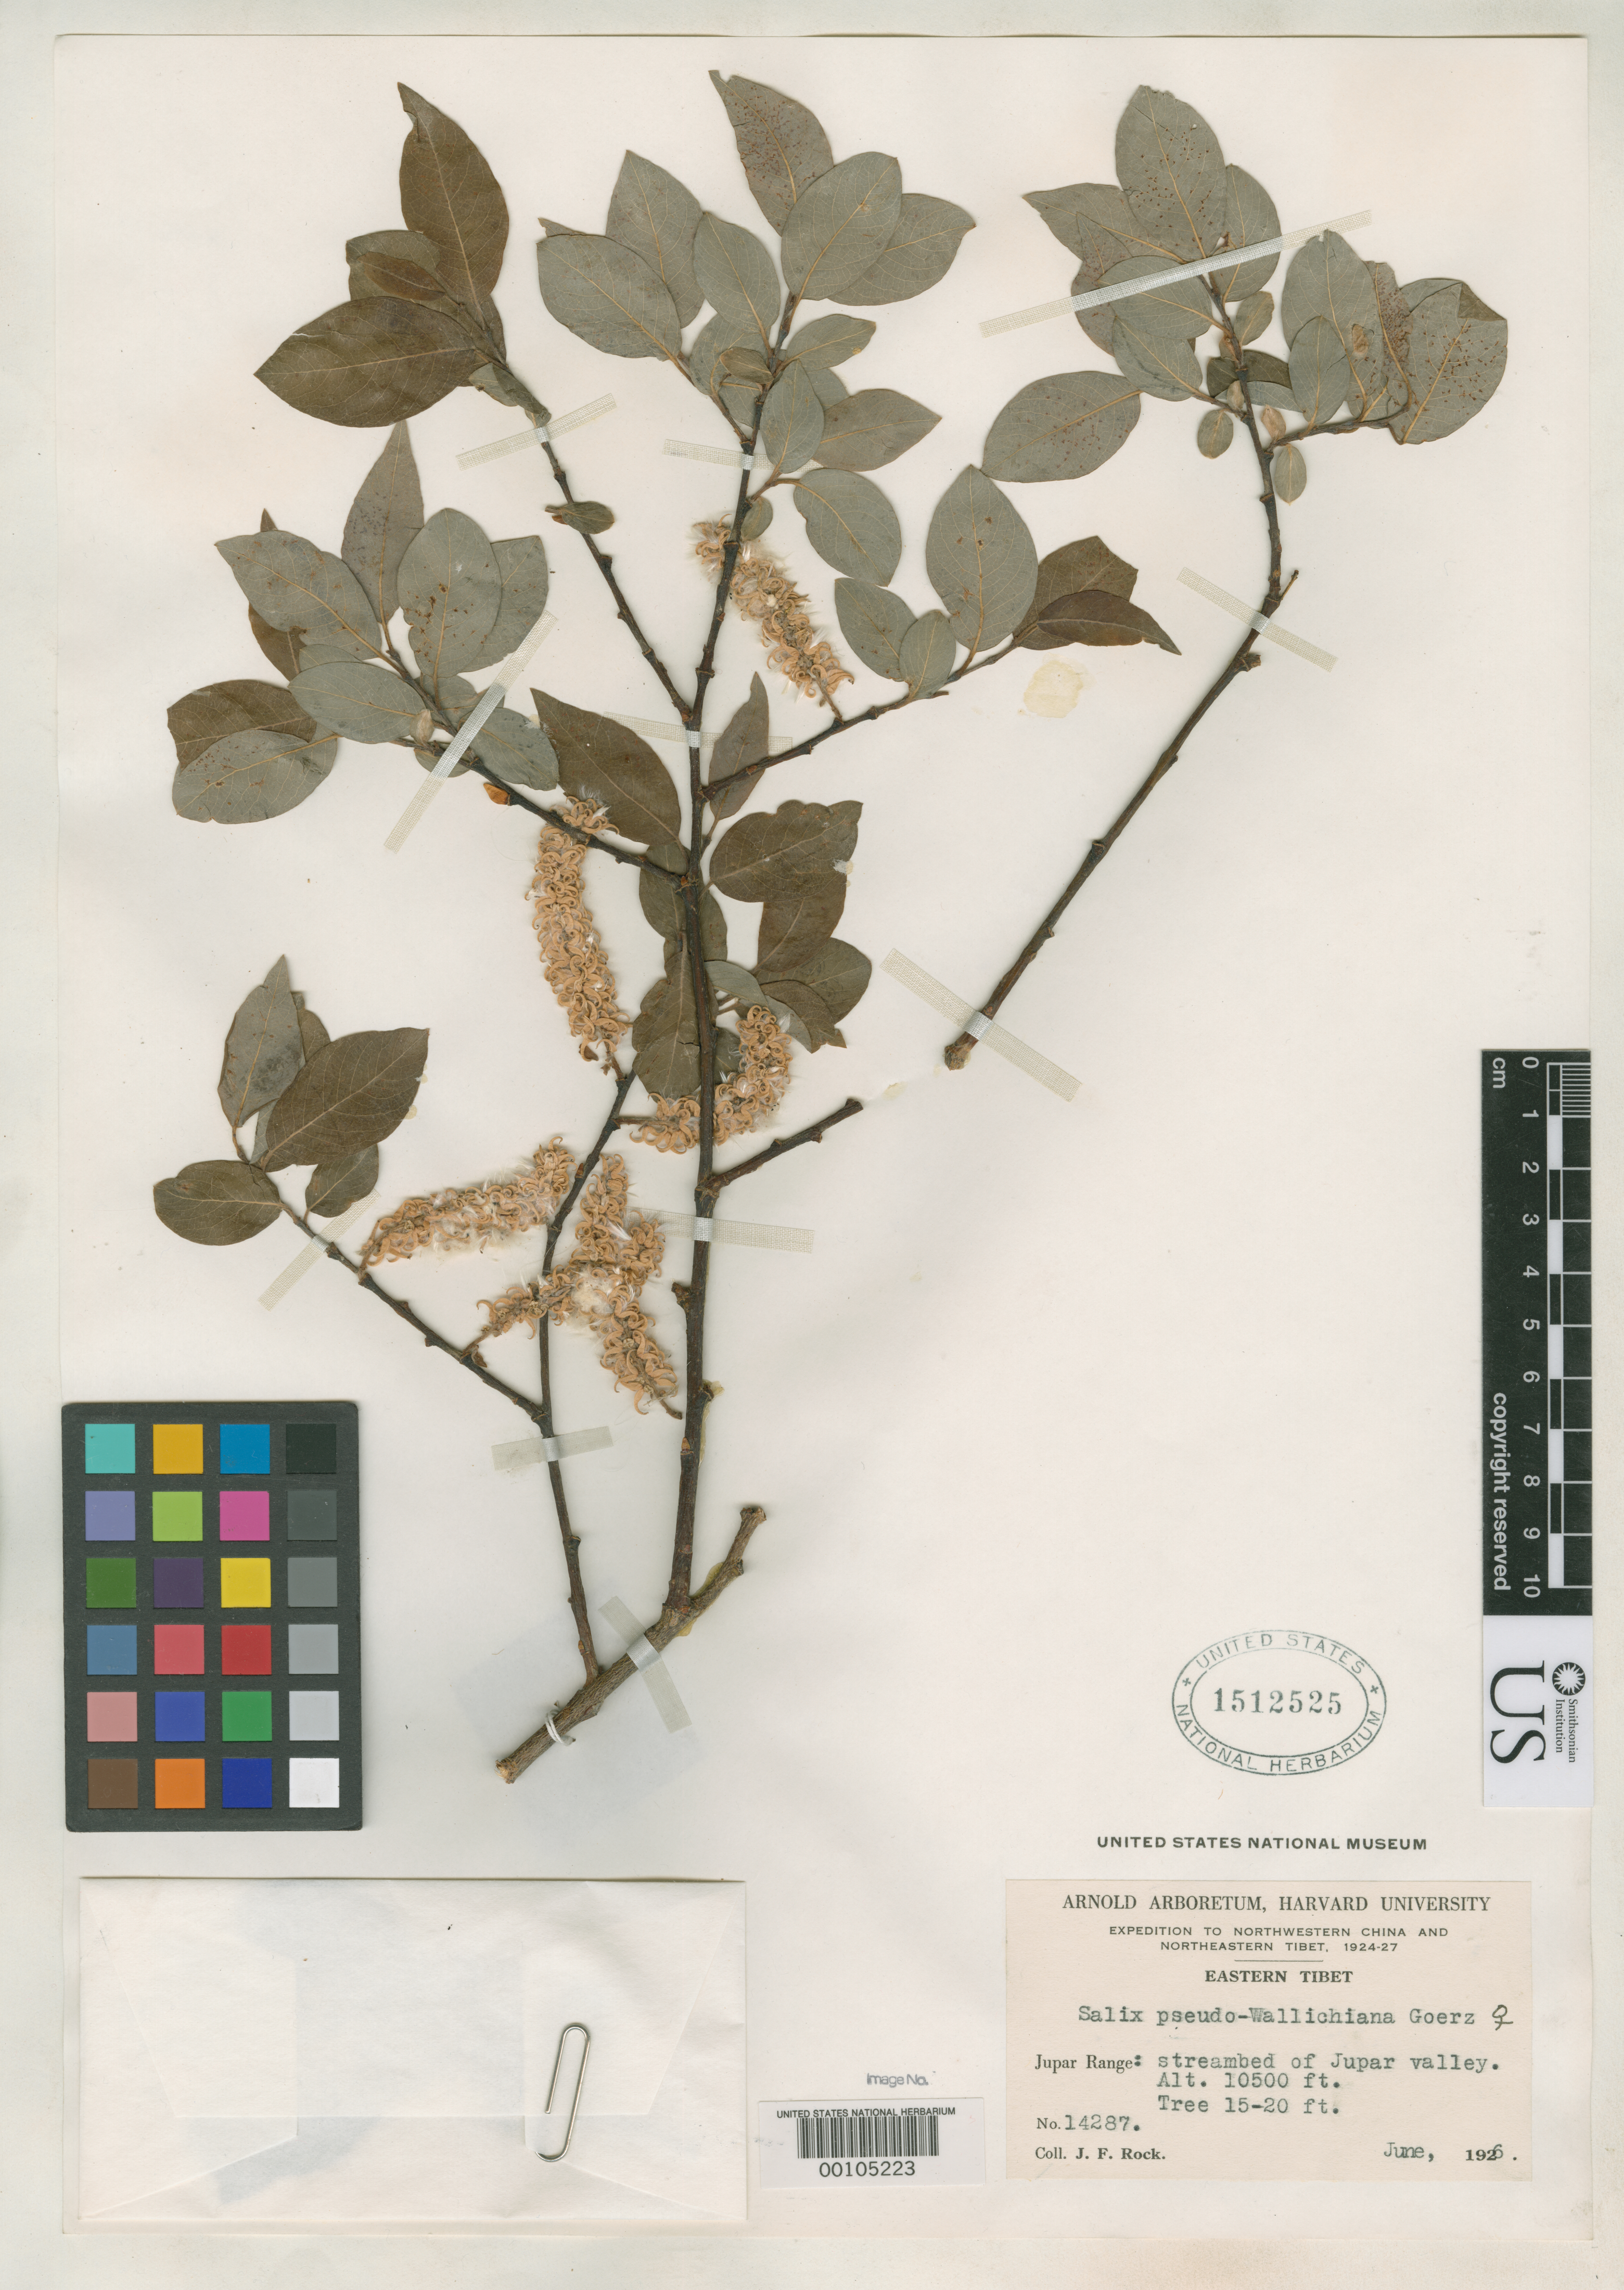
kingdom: Plantae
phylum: Tracheophyta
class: Magnoliopsida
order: Malpighiales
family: Salicaceae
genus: Salix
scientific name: Salix pseudowallichiana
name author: Goerz in Rehder & Kobuski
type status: Isosyntype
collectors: J. F. Rock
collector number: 14287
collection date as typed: Jun 1926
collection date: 1926-06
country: China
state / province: Xizang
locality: Eastern Tibet. Jupar Range: streambed of Jupar Valley.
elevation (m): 3200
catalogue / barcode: US 1512525